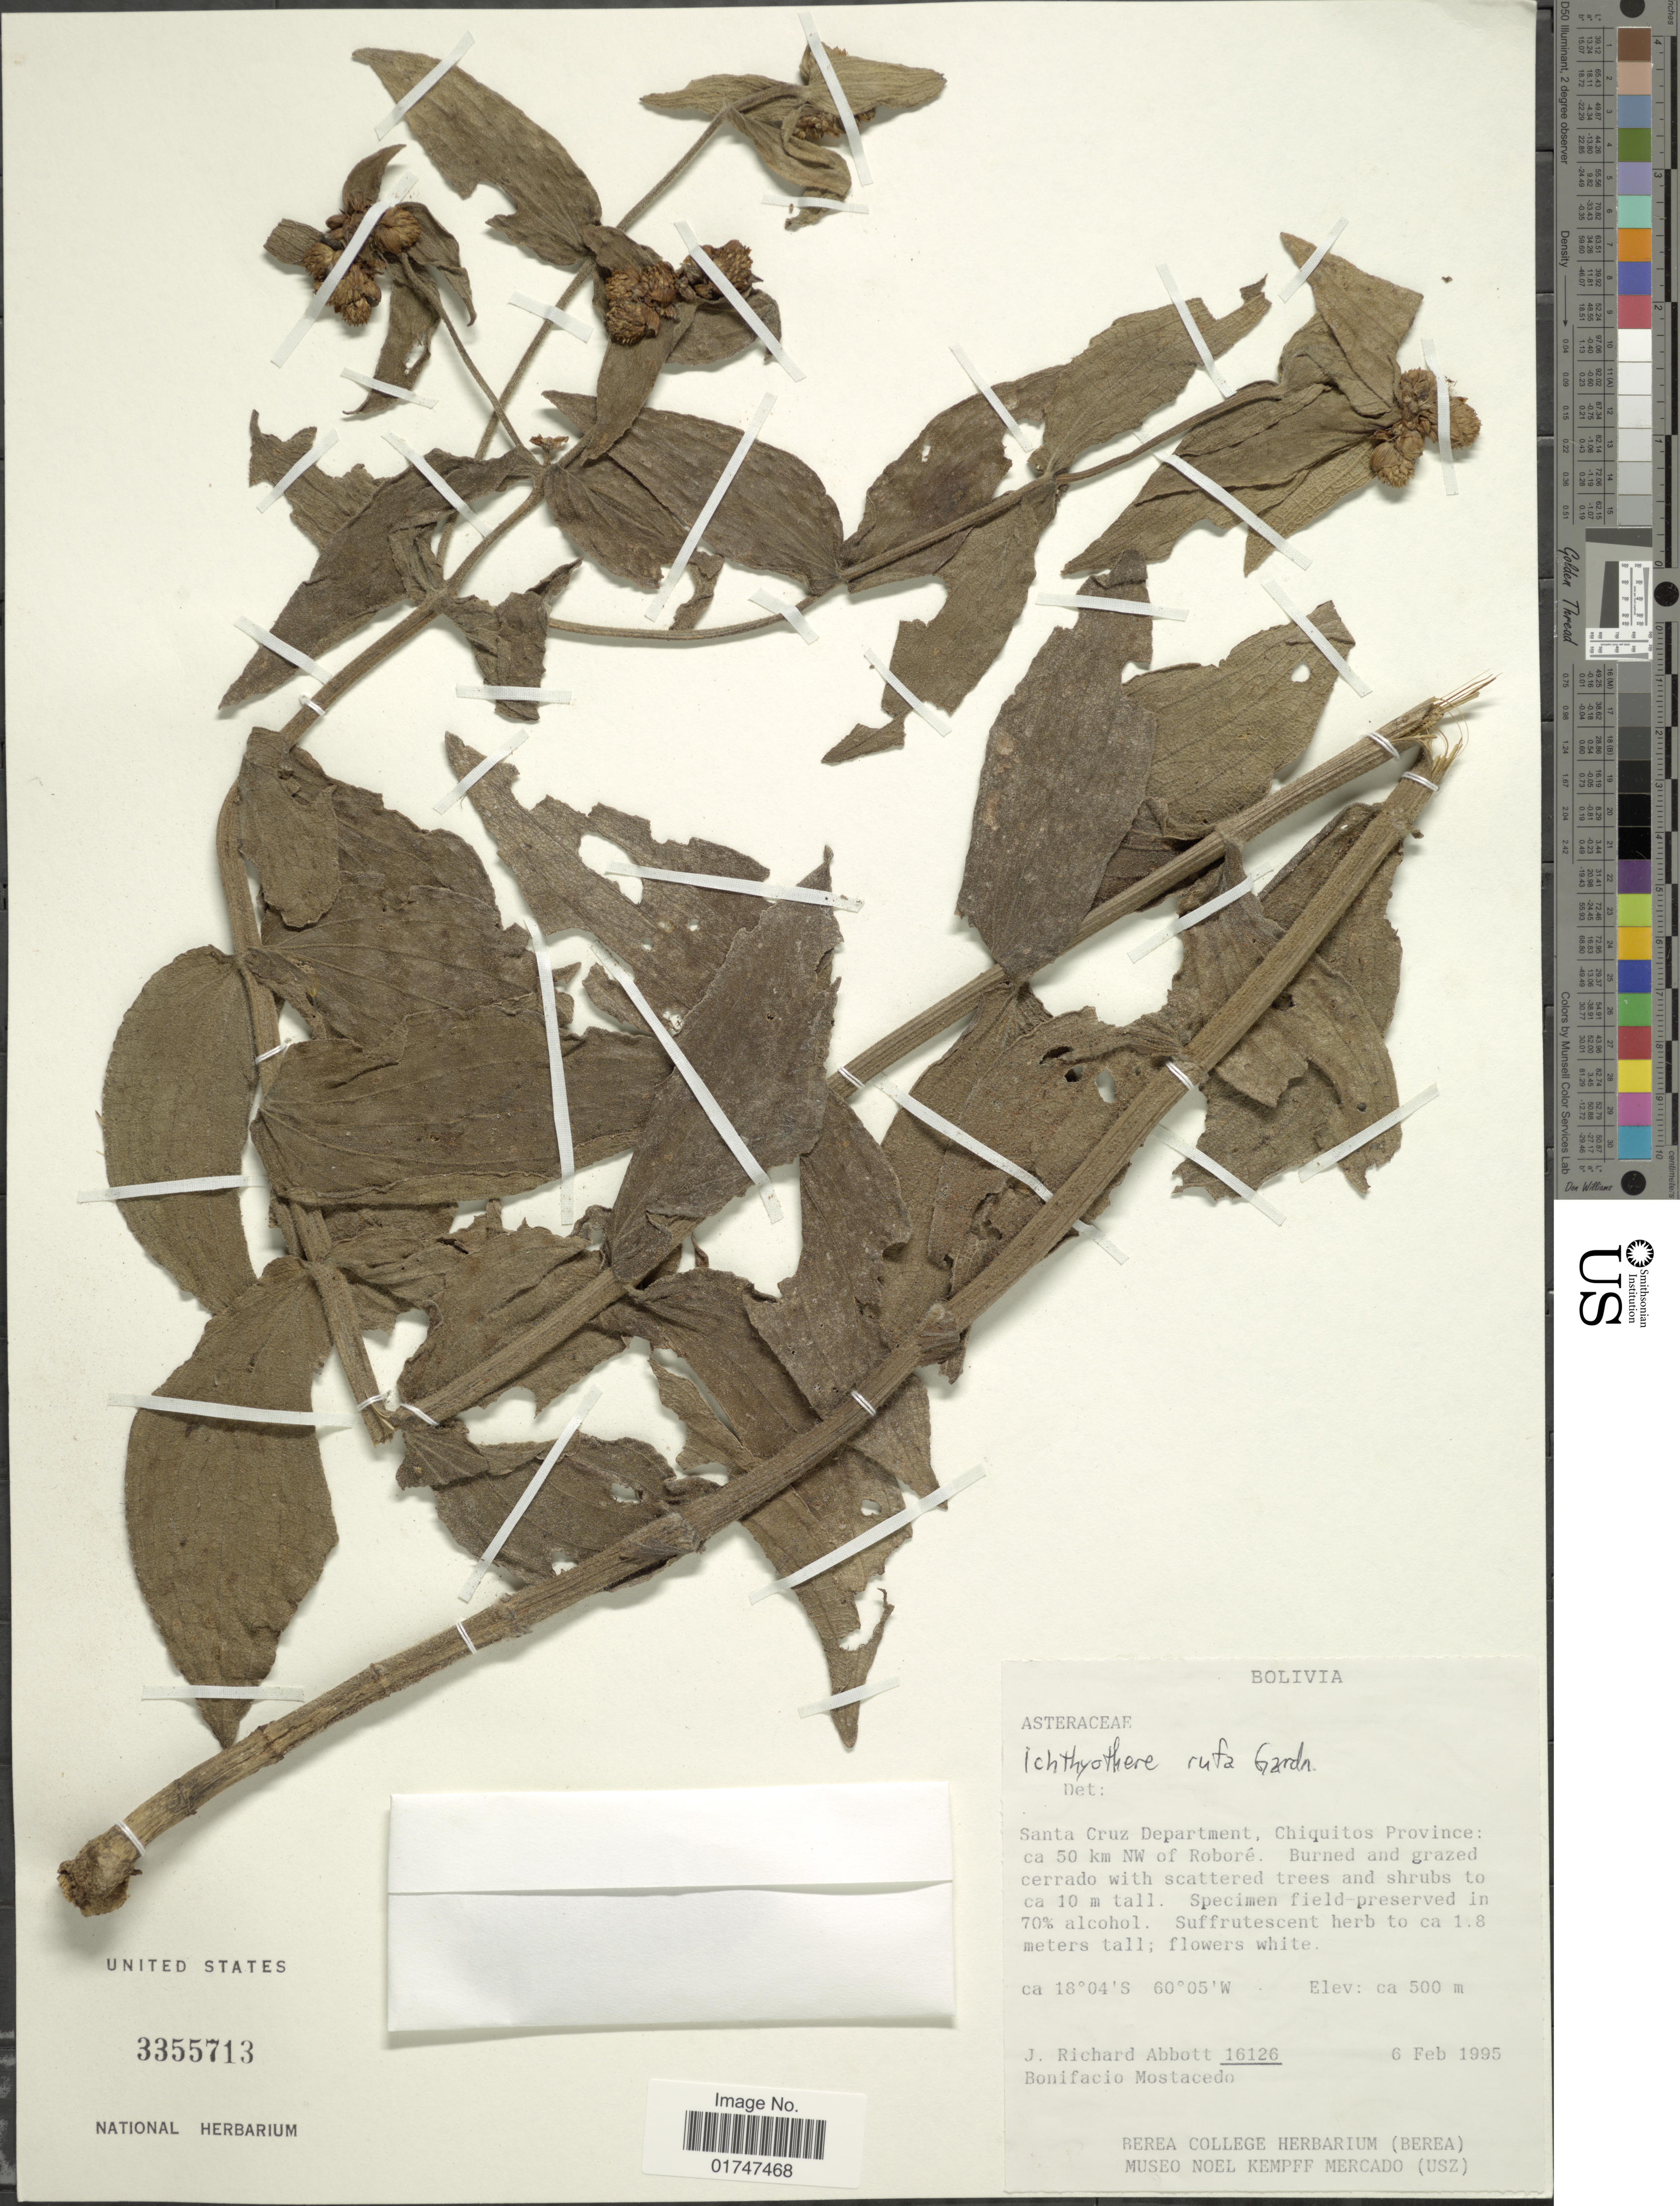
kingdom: Plantae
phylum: Tracheophyta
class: Magnoliopsida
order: Asterales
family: Asteraceae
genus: Ichthyothere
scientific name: Ichthyothere rufa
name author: Gardner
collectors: J. R. Abbott & B. Mostacedo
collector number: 16126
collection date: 1995-02-06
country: Bolivia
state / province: Santa Cruz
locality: Santa Cruz Department. Chiquitos Province: ca 50 km NW of Roboré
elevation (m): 500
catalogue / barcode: US 3355713